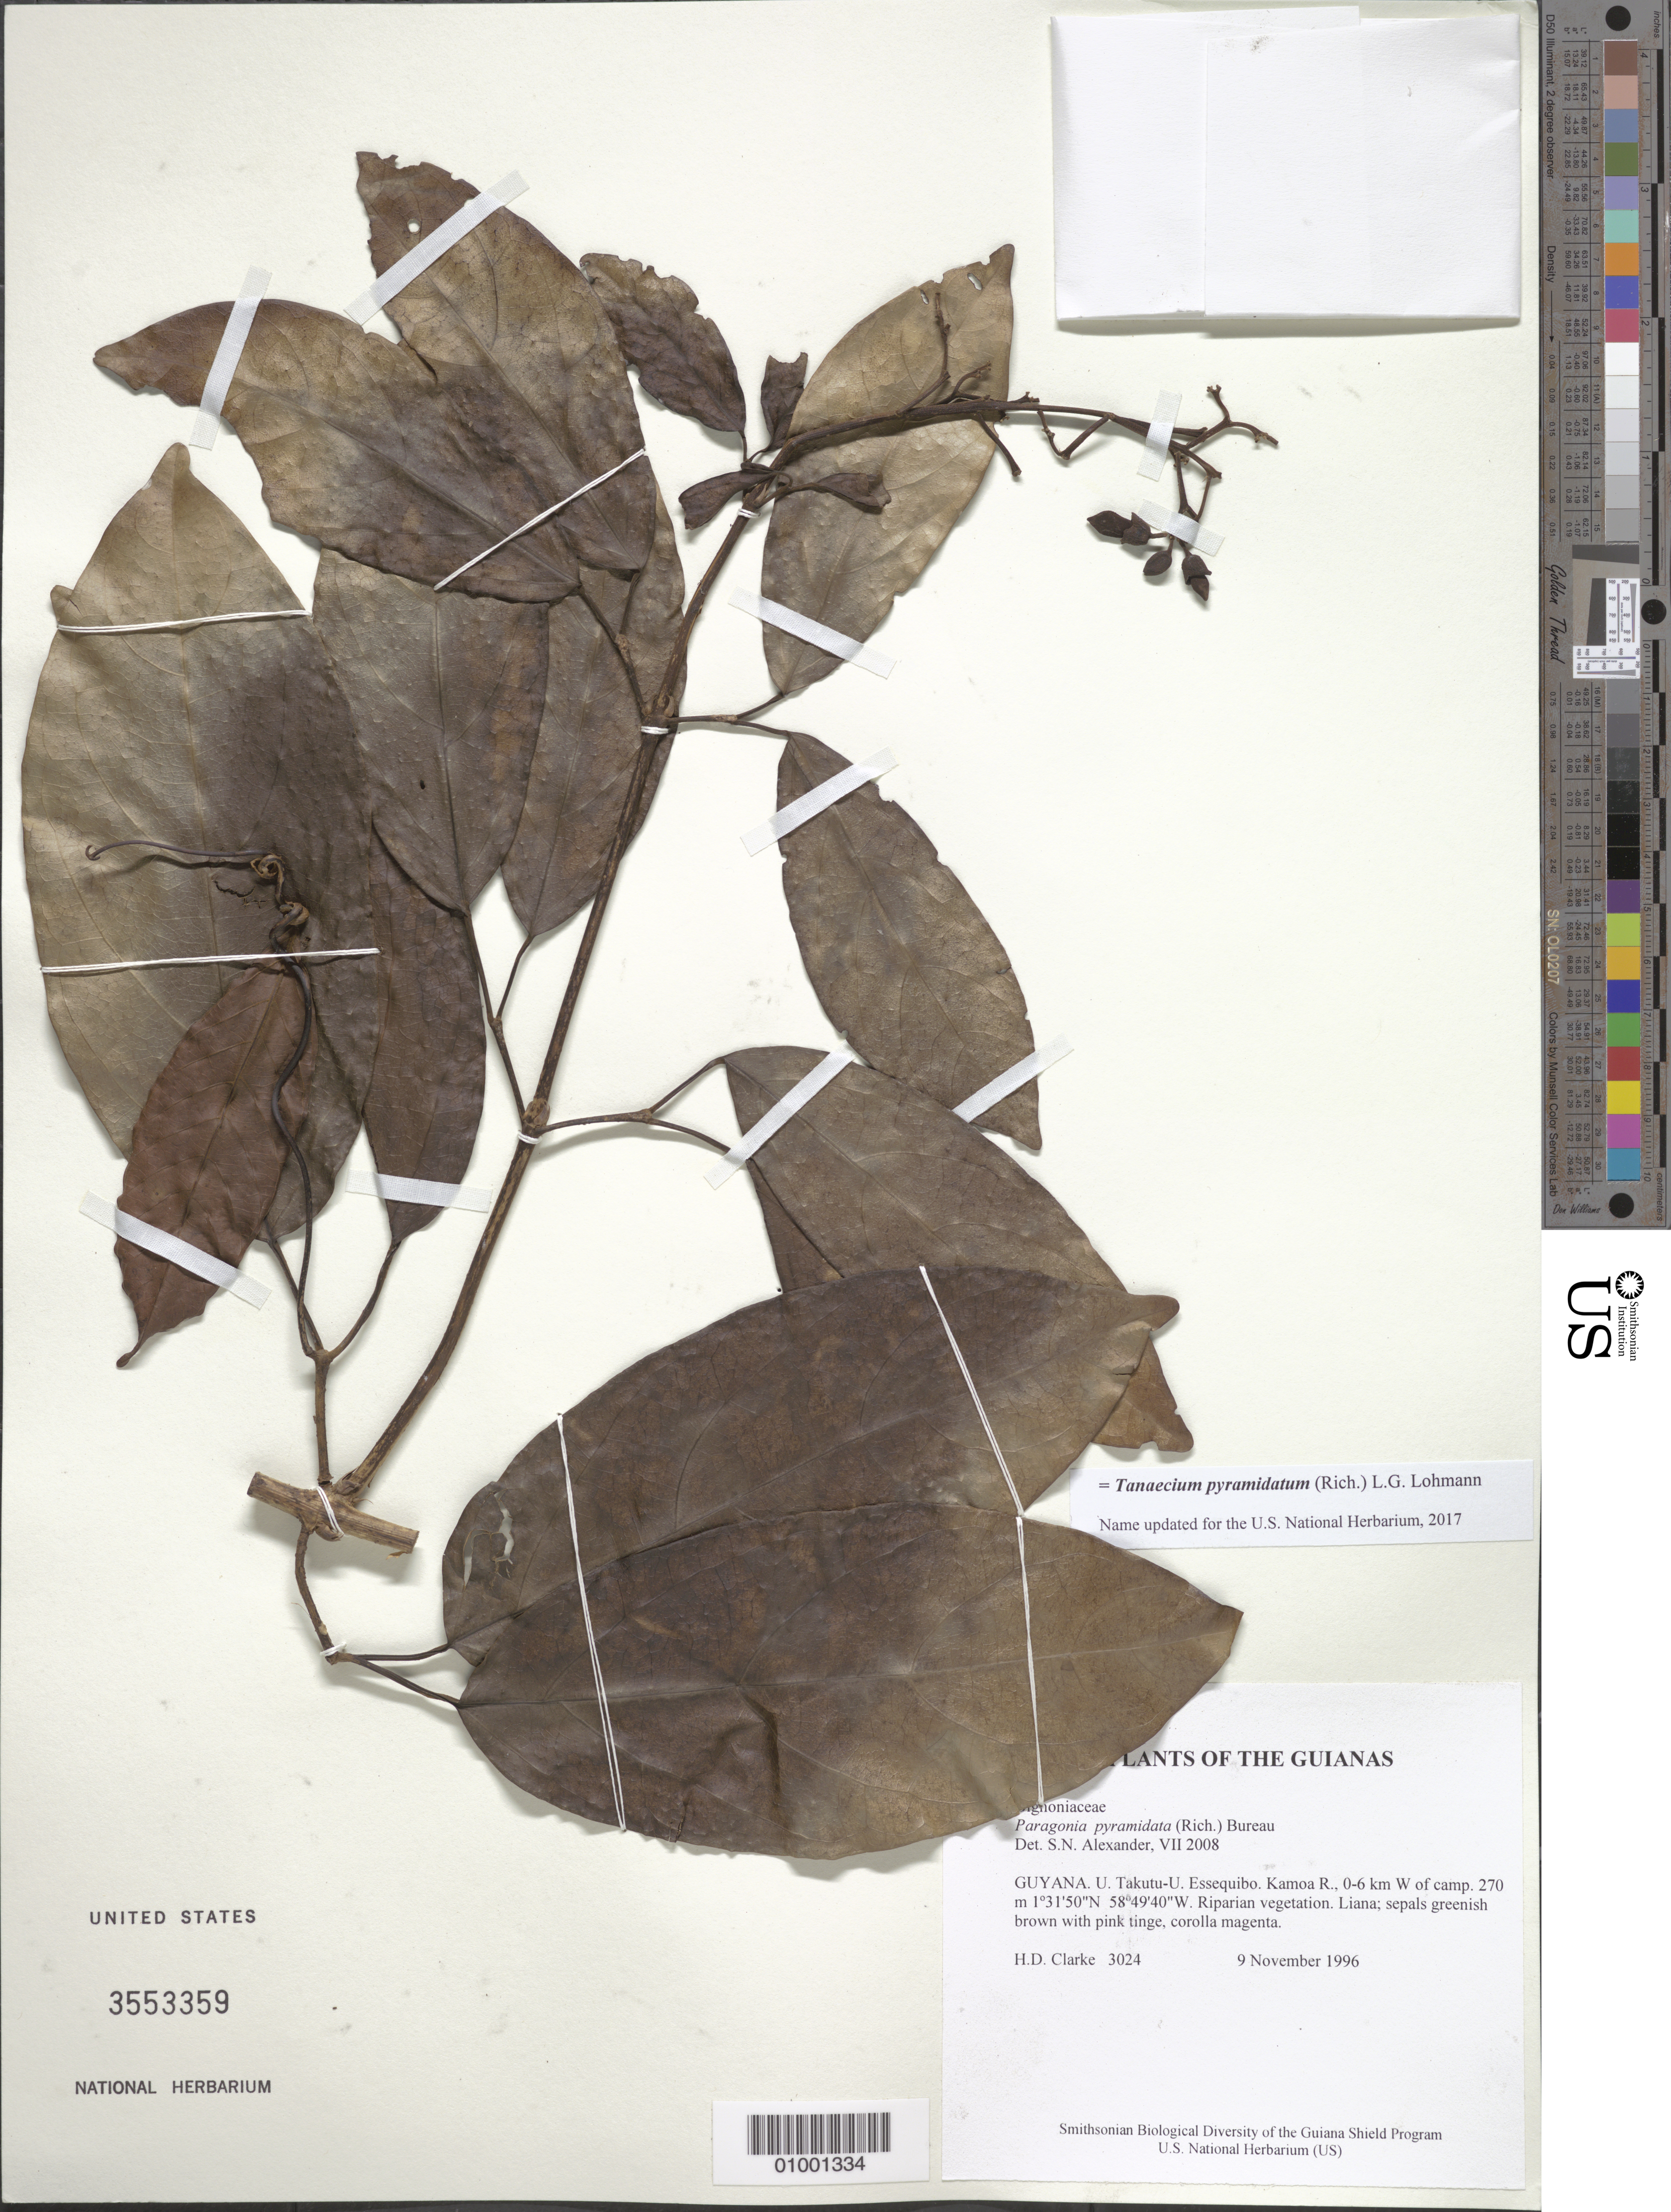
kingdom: Plantae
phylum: Tracheophyta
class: Magnoliopsida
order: Lamiales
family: Bignoniaceae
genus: Tanaecium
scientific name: Tanaecium pyramidatum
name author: (Rich.) L.G. Lohmann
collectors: H. D. Clarke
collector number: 3024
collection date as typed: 9 November 1996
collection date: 1996-11-09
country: Guyana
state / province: U. Takutu-U. Essequibo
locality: Kamoa R., 0-6 km W of camp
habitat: Riparian vegetation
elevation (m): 270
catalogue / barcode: US 3553359